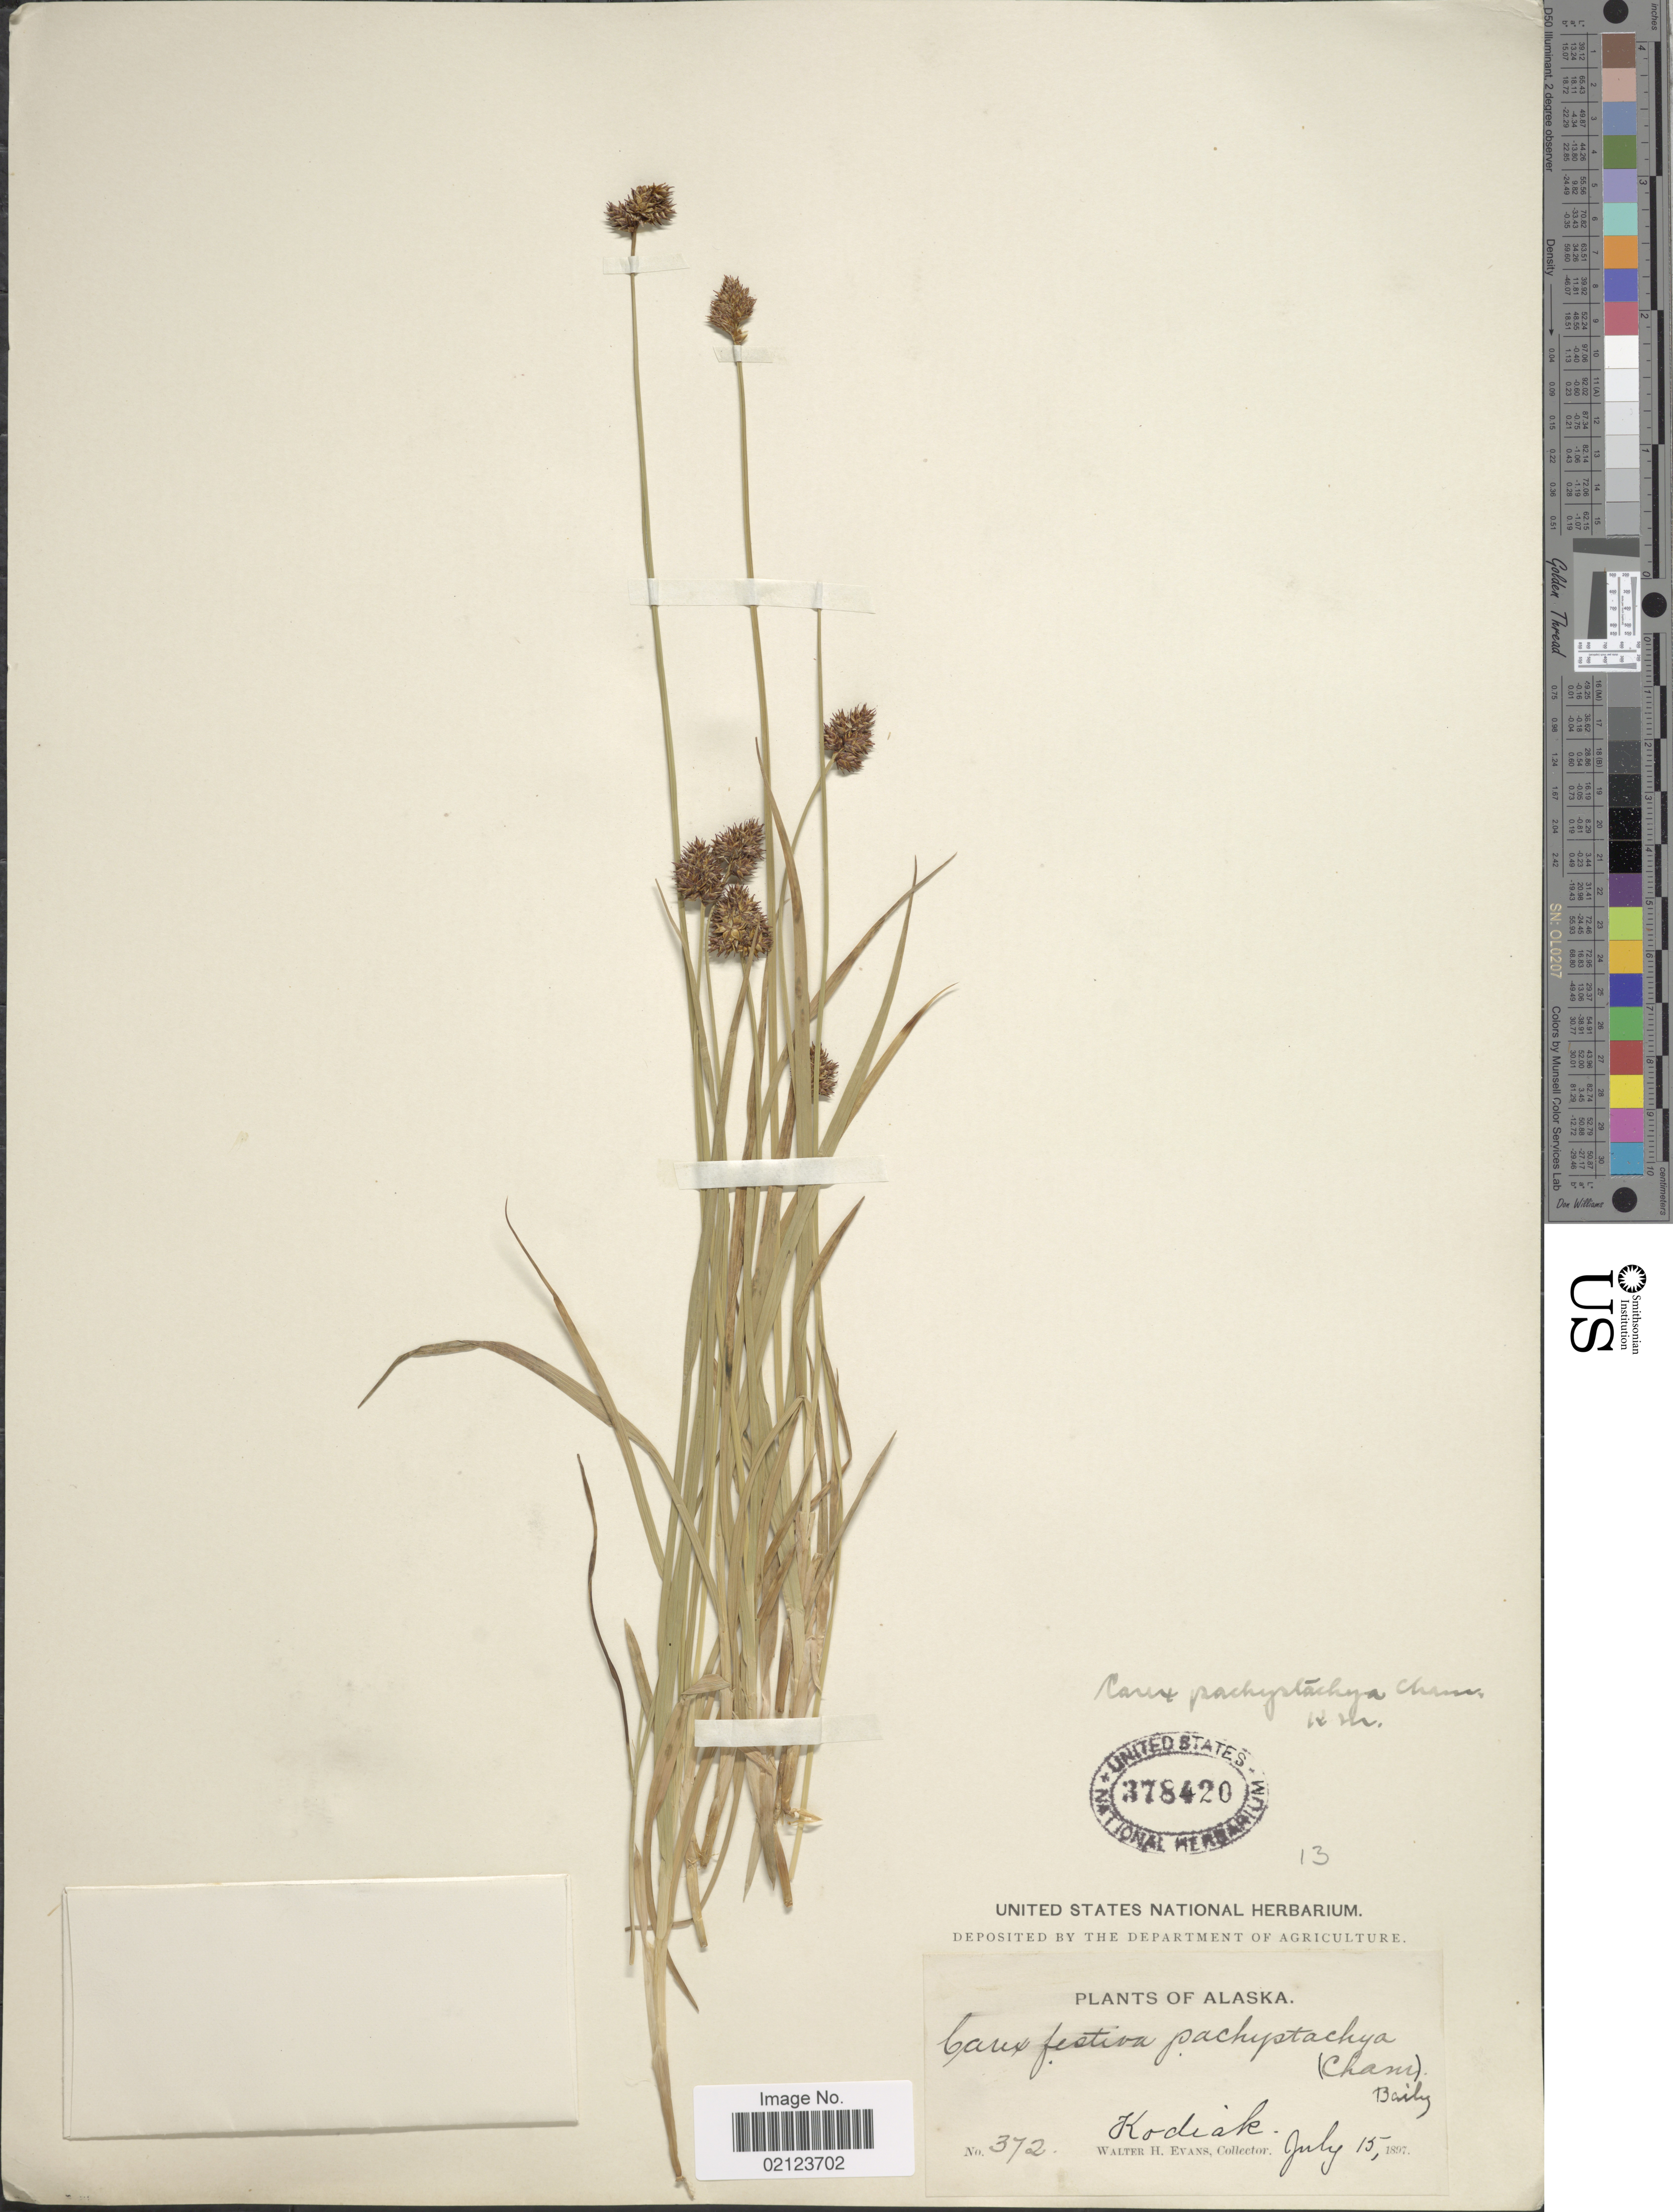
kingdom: Plantae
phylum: Tracheophyta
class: Liliopsida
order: Poales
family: Cyperaceae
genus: Carex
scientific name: Carex pachystachya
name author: Cham. ex Steud.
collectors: W. H. Evans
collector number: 372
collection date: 1897-07-15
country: United States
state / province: Alaska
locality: Kodiak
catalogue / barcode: US 378420